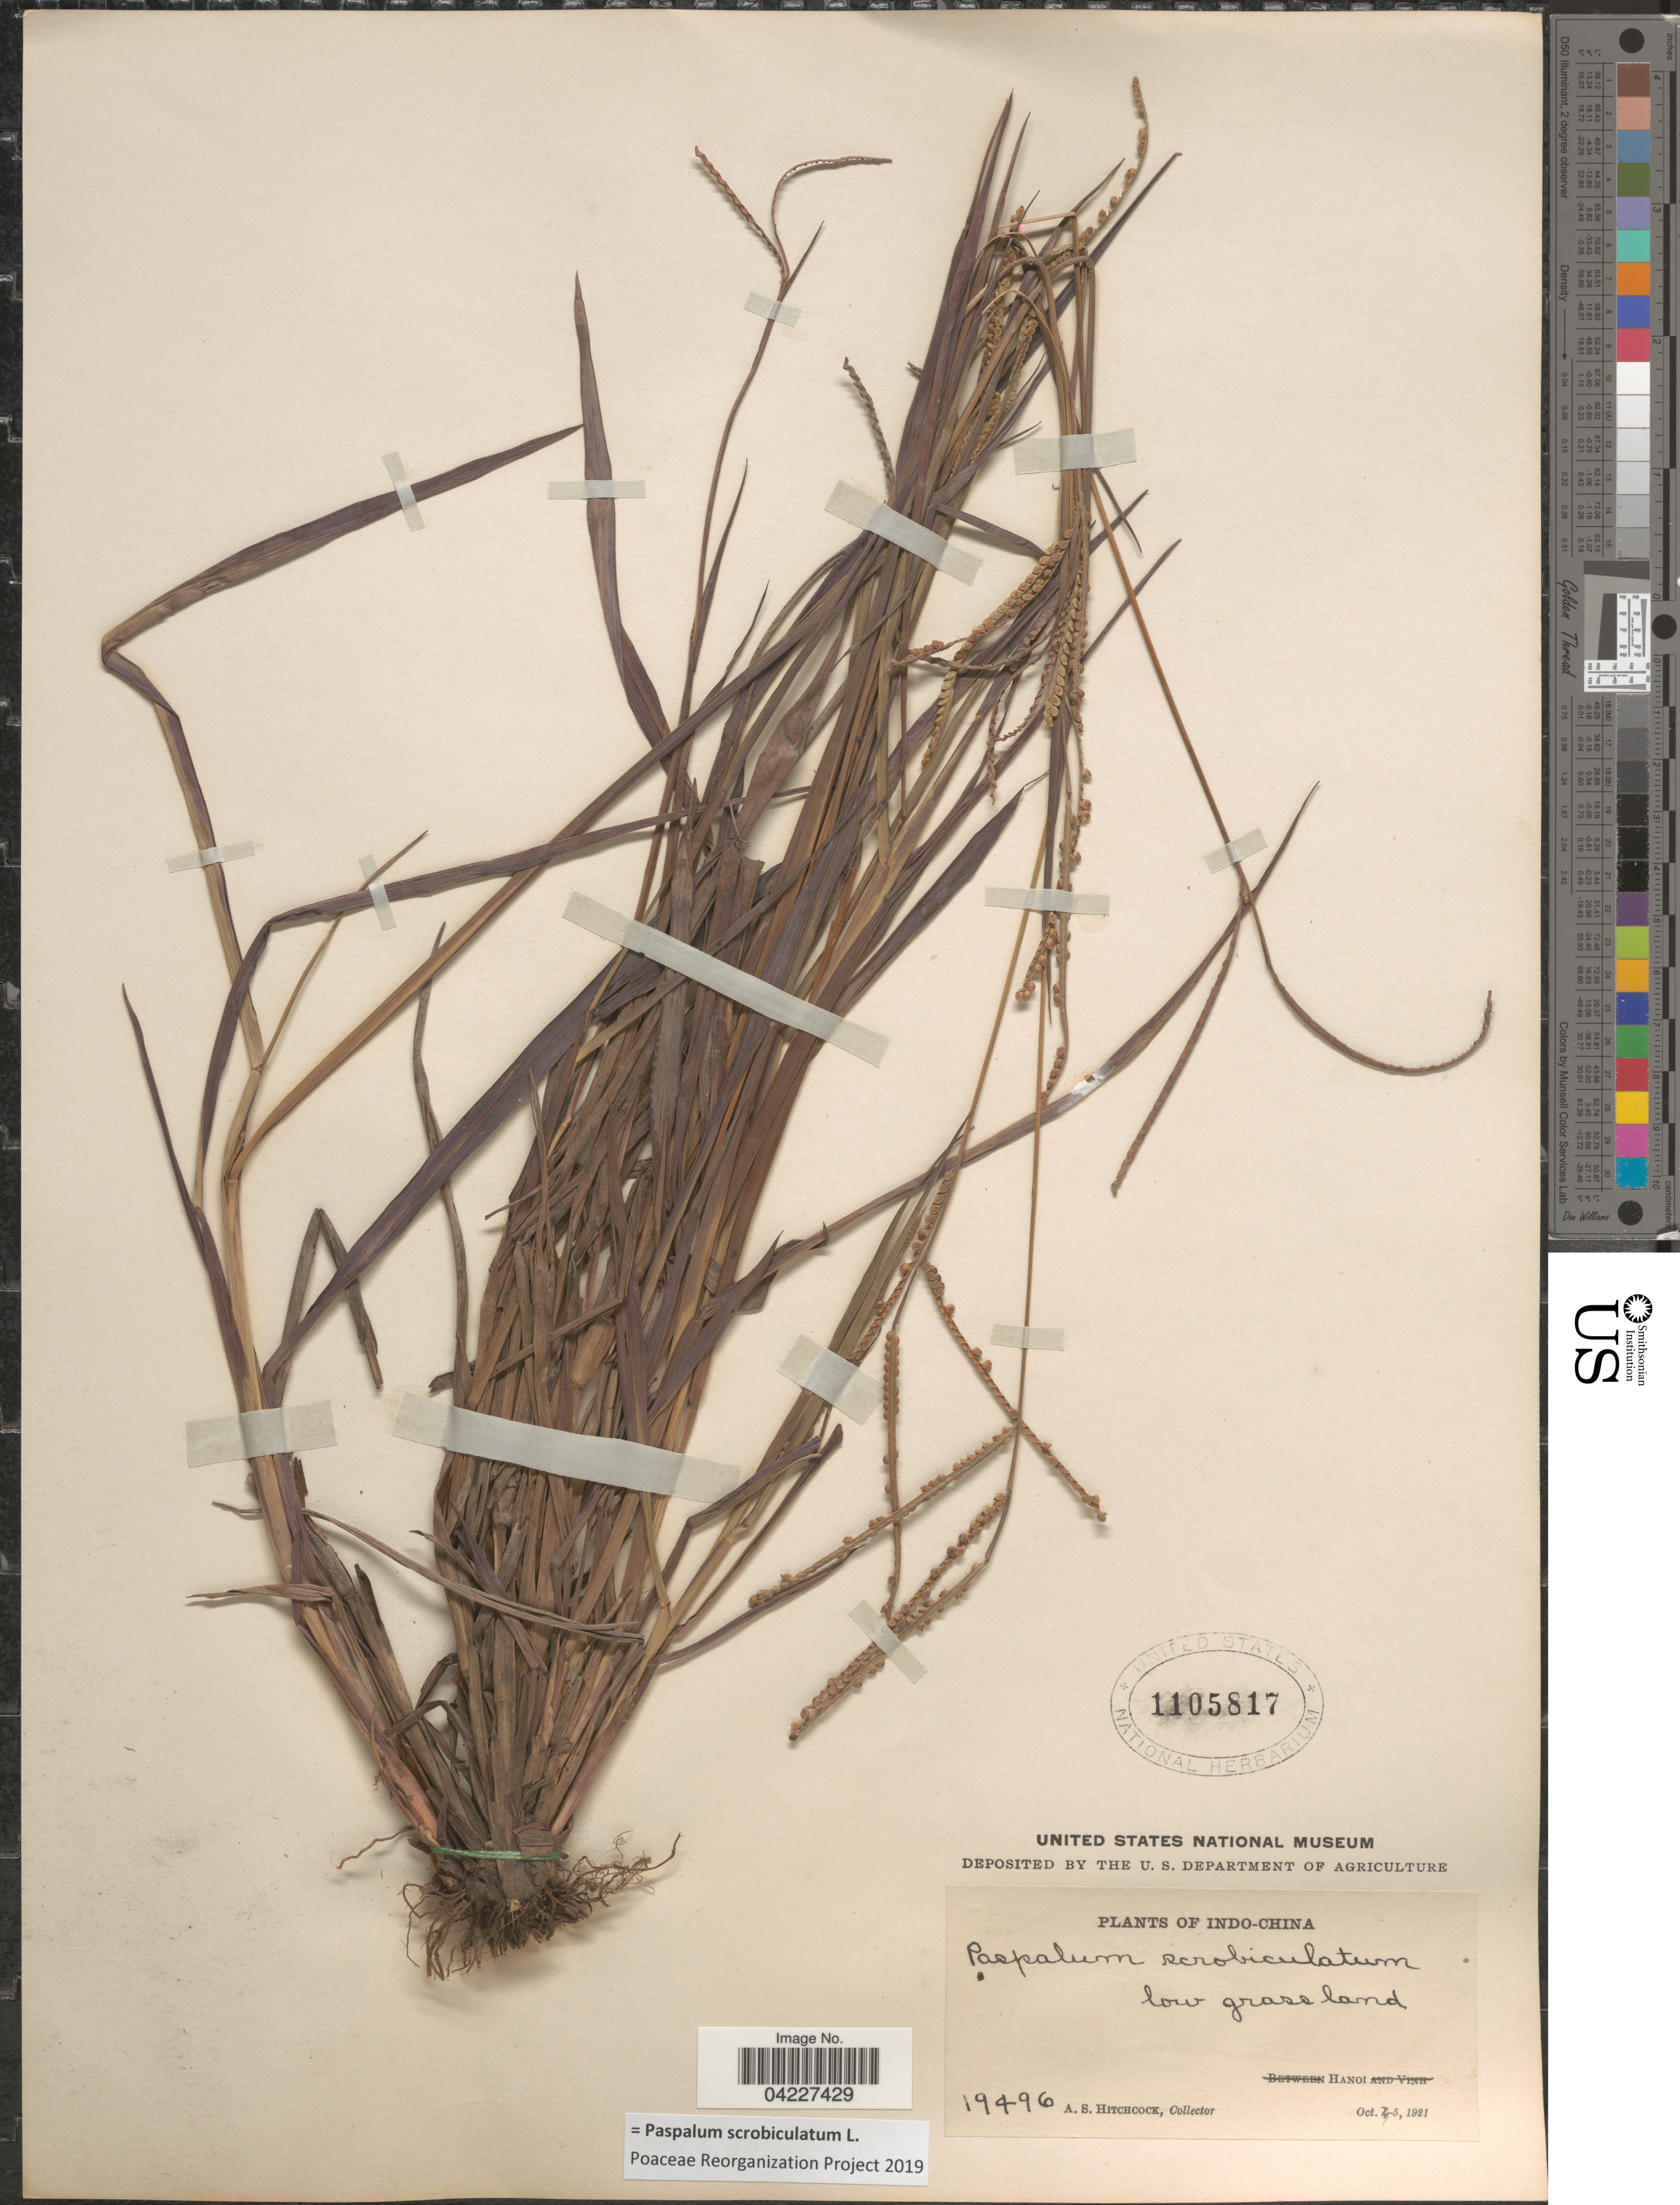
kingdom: Plantae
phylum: Tracheophyta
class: Liliopsida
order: Poales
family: Poaceae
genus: Paspalum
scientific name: Paspalum scrobiculatum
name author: L.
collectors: A. S. Hitchcock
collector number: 19496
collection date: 1921-10-05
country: Vietnam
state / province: Ha Noi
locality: Indo-China. Hanoi.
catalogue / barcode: US 1105817